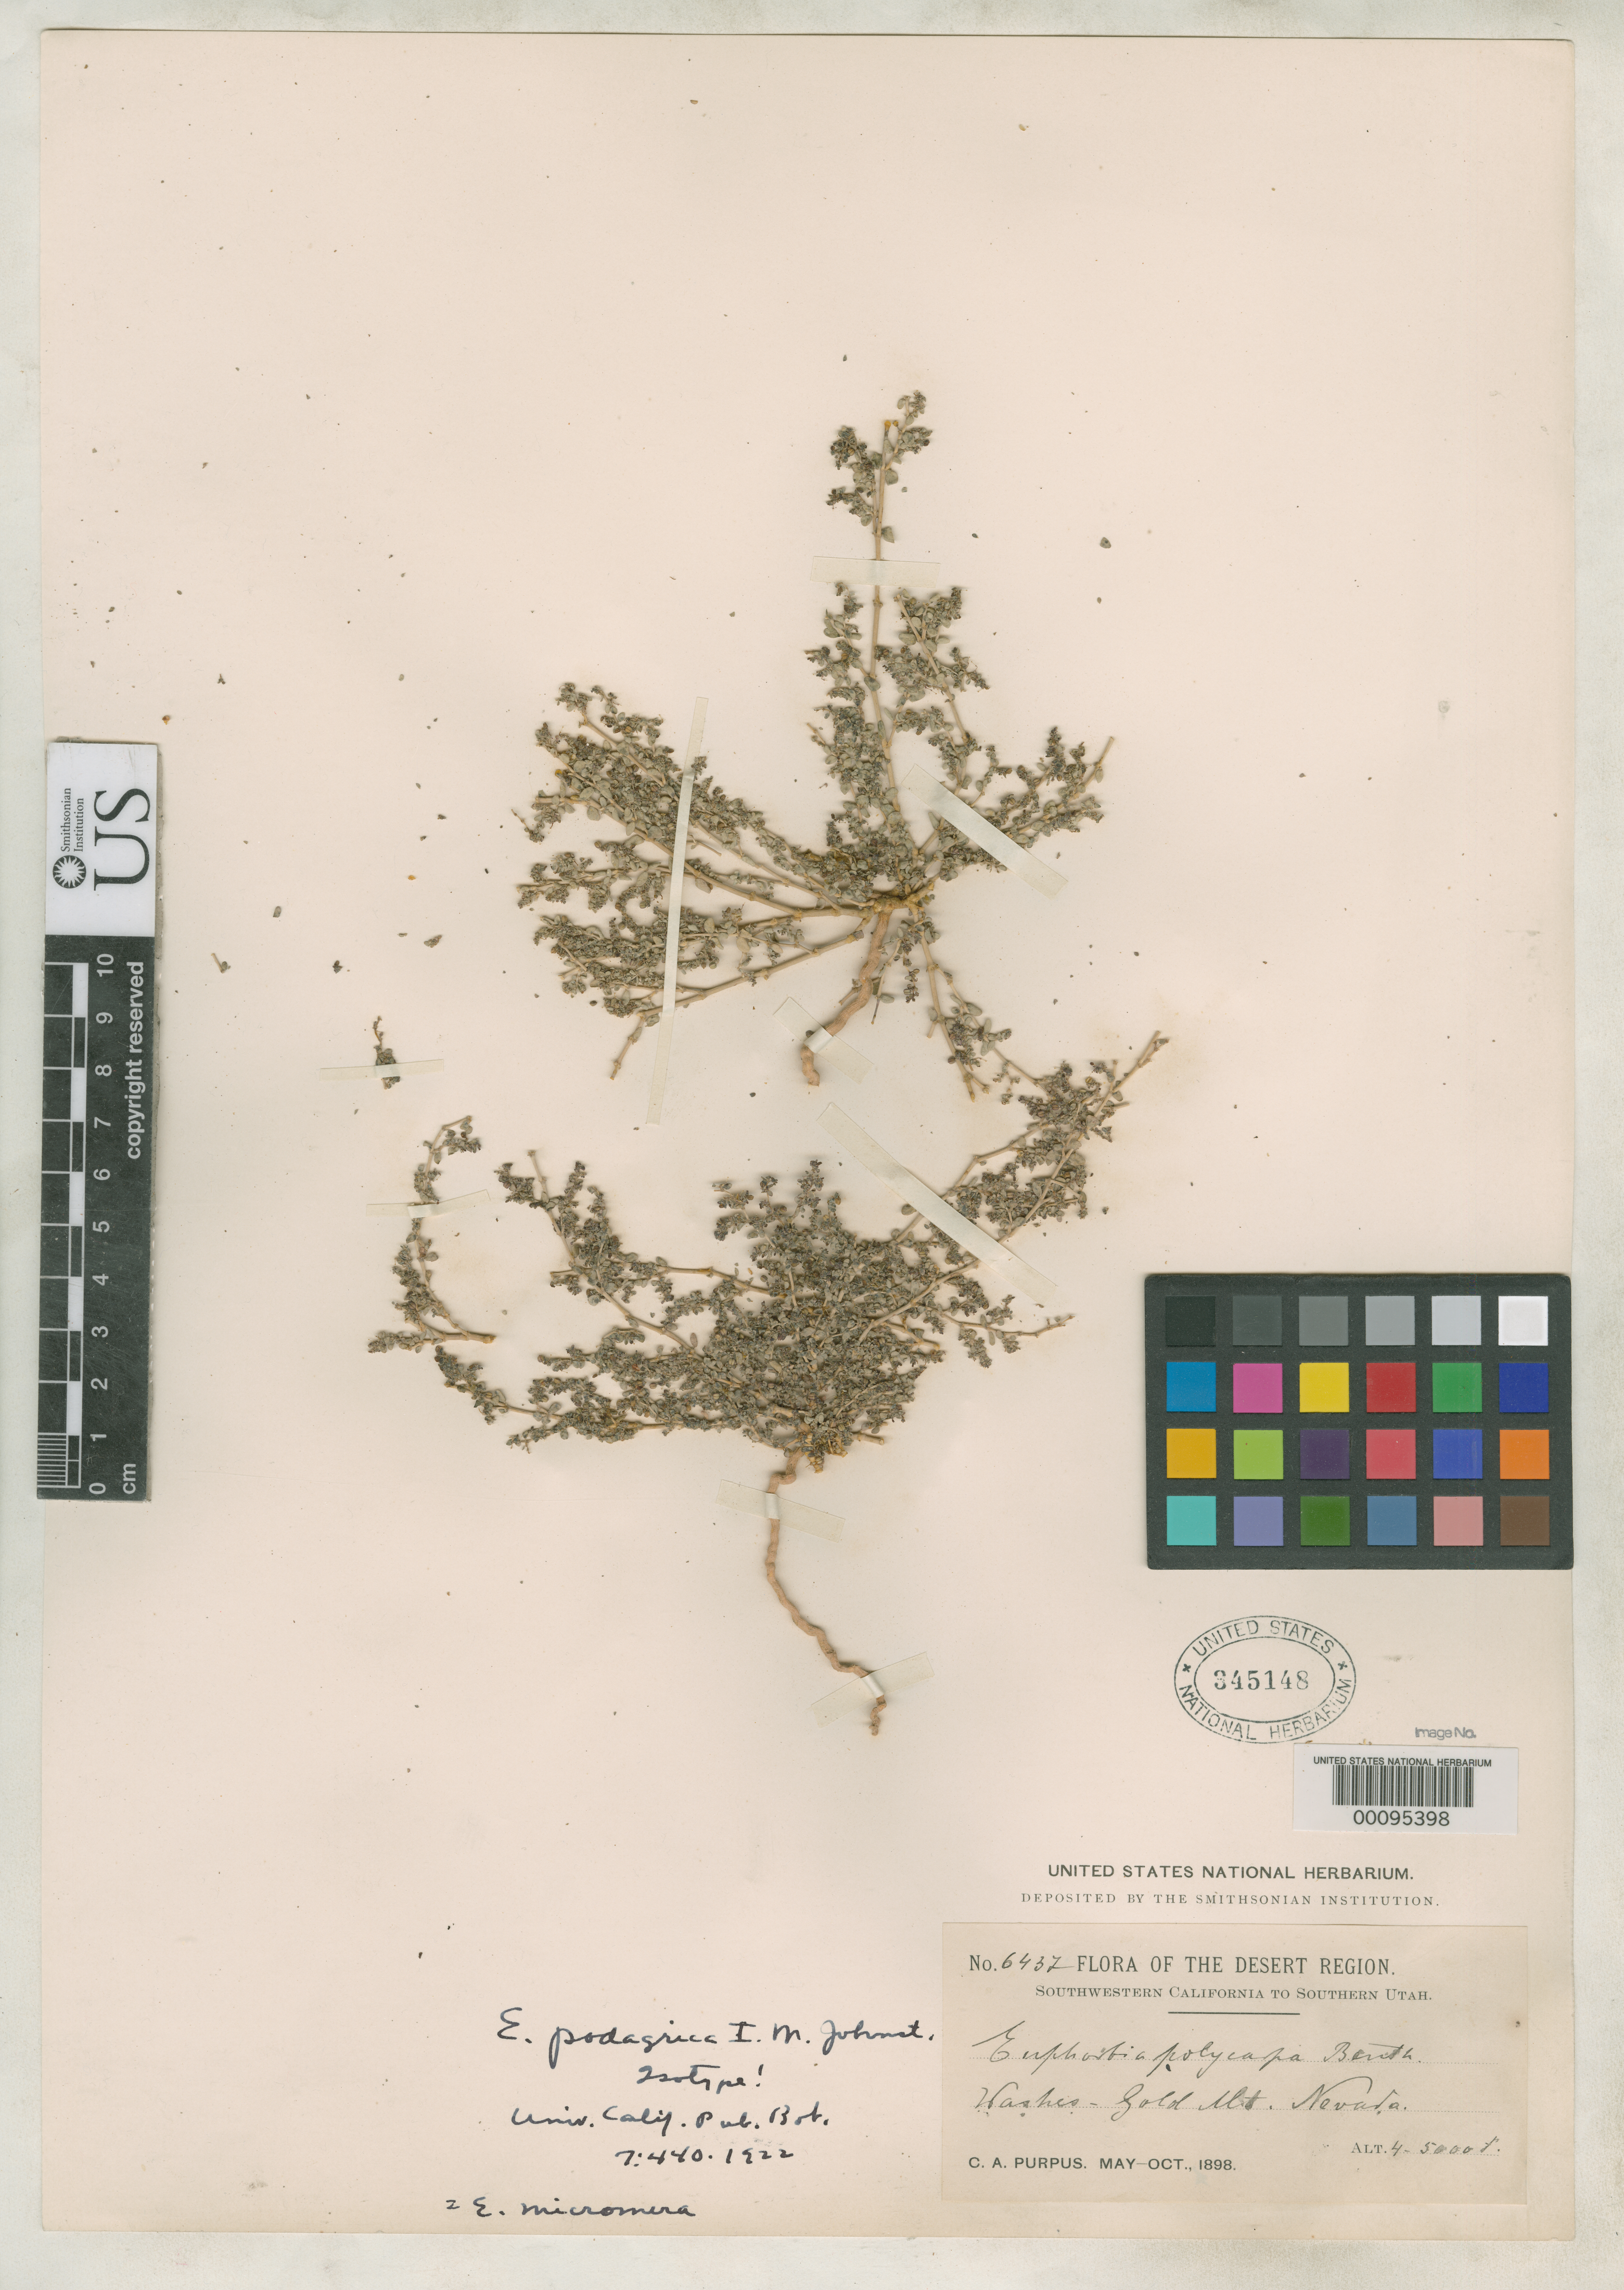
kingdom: Plantae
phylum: Tracheophyta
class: Magnoliopsida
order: Malpighiales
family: Euphorbiaceae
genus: Euphorbia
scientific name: Euphorbia podagrica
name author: I.M. Johnst.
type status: Type Collection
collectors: C. A. Purpus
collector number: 6432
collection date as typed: May 1898 to -- Oct 1898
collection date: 1898-05/1898-10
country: United States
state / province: Utah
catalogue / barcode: US 345148